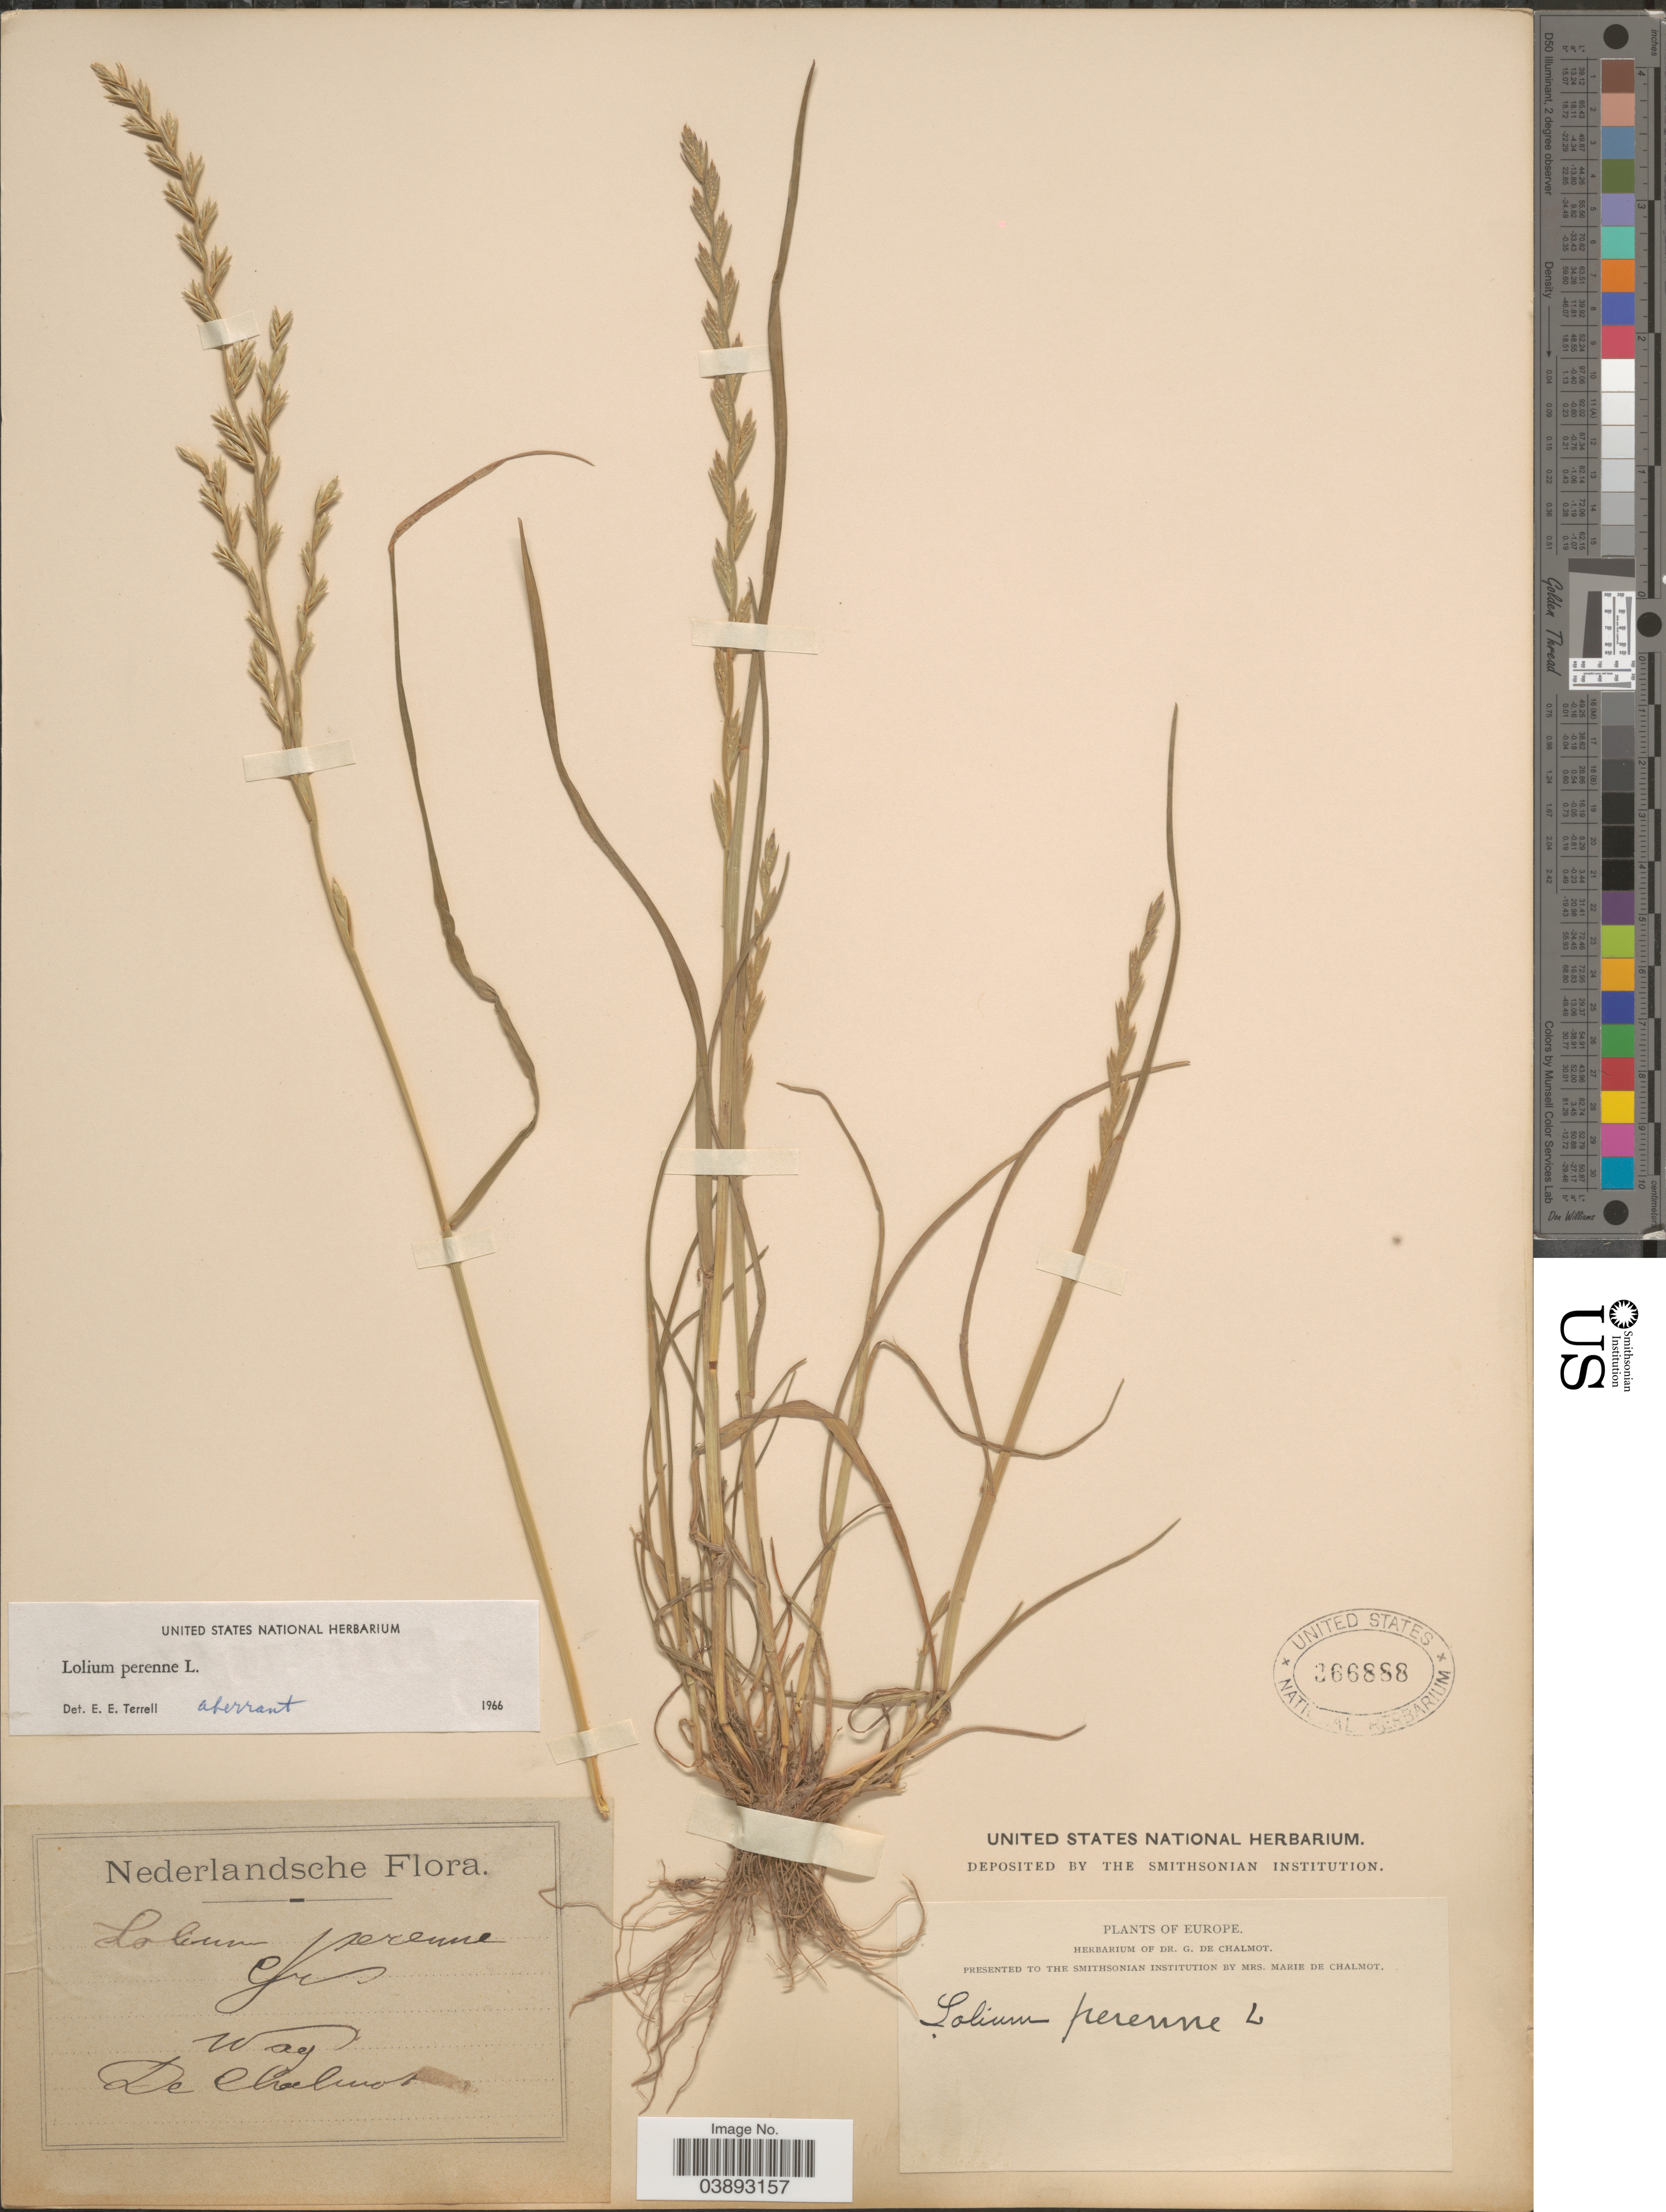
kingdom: Plantae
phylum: Tracheophyta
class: Liliopsida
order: Poales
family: Poaceae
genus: Lolium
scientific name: Lolium perenne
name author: L.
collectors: G. de Chalmot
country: Netherlands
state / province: Gelderland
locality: Nederlandsche. Wag.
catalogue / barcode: US 366888